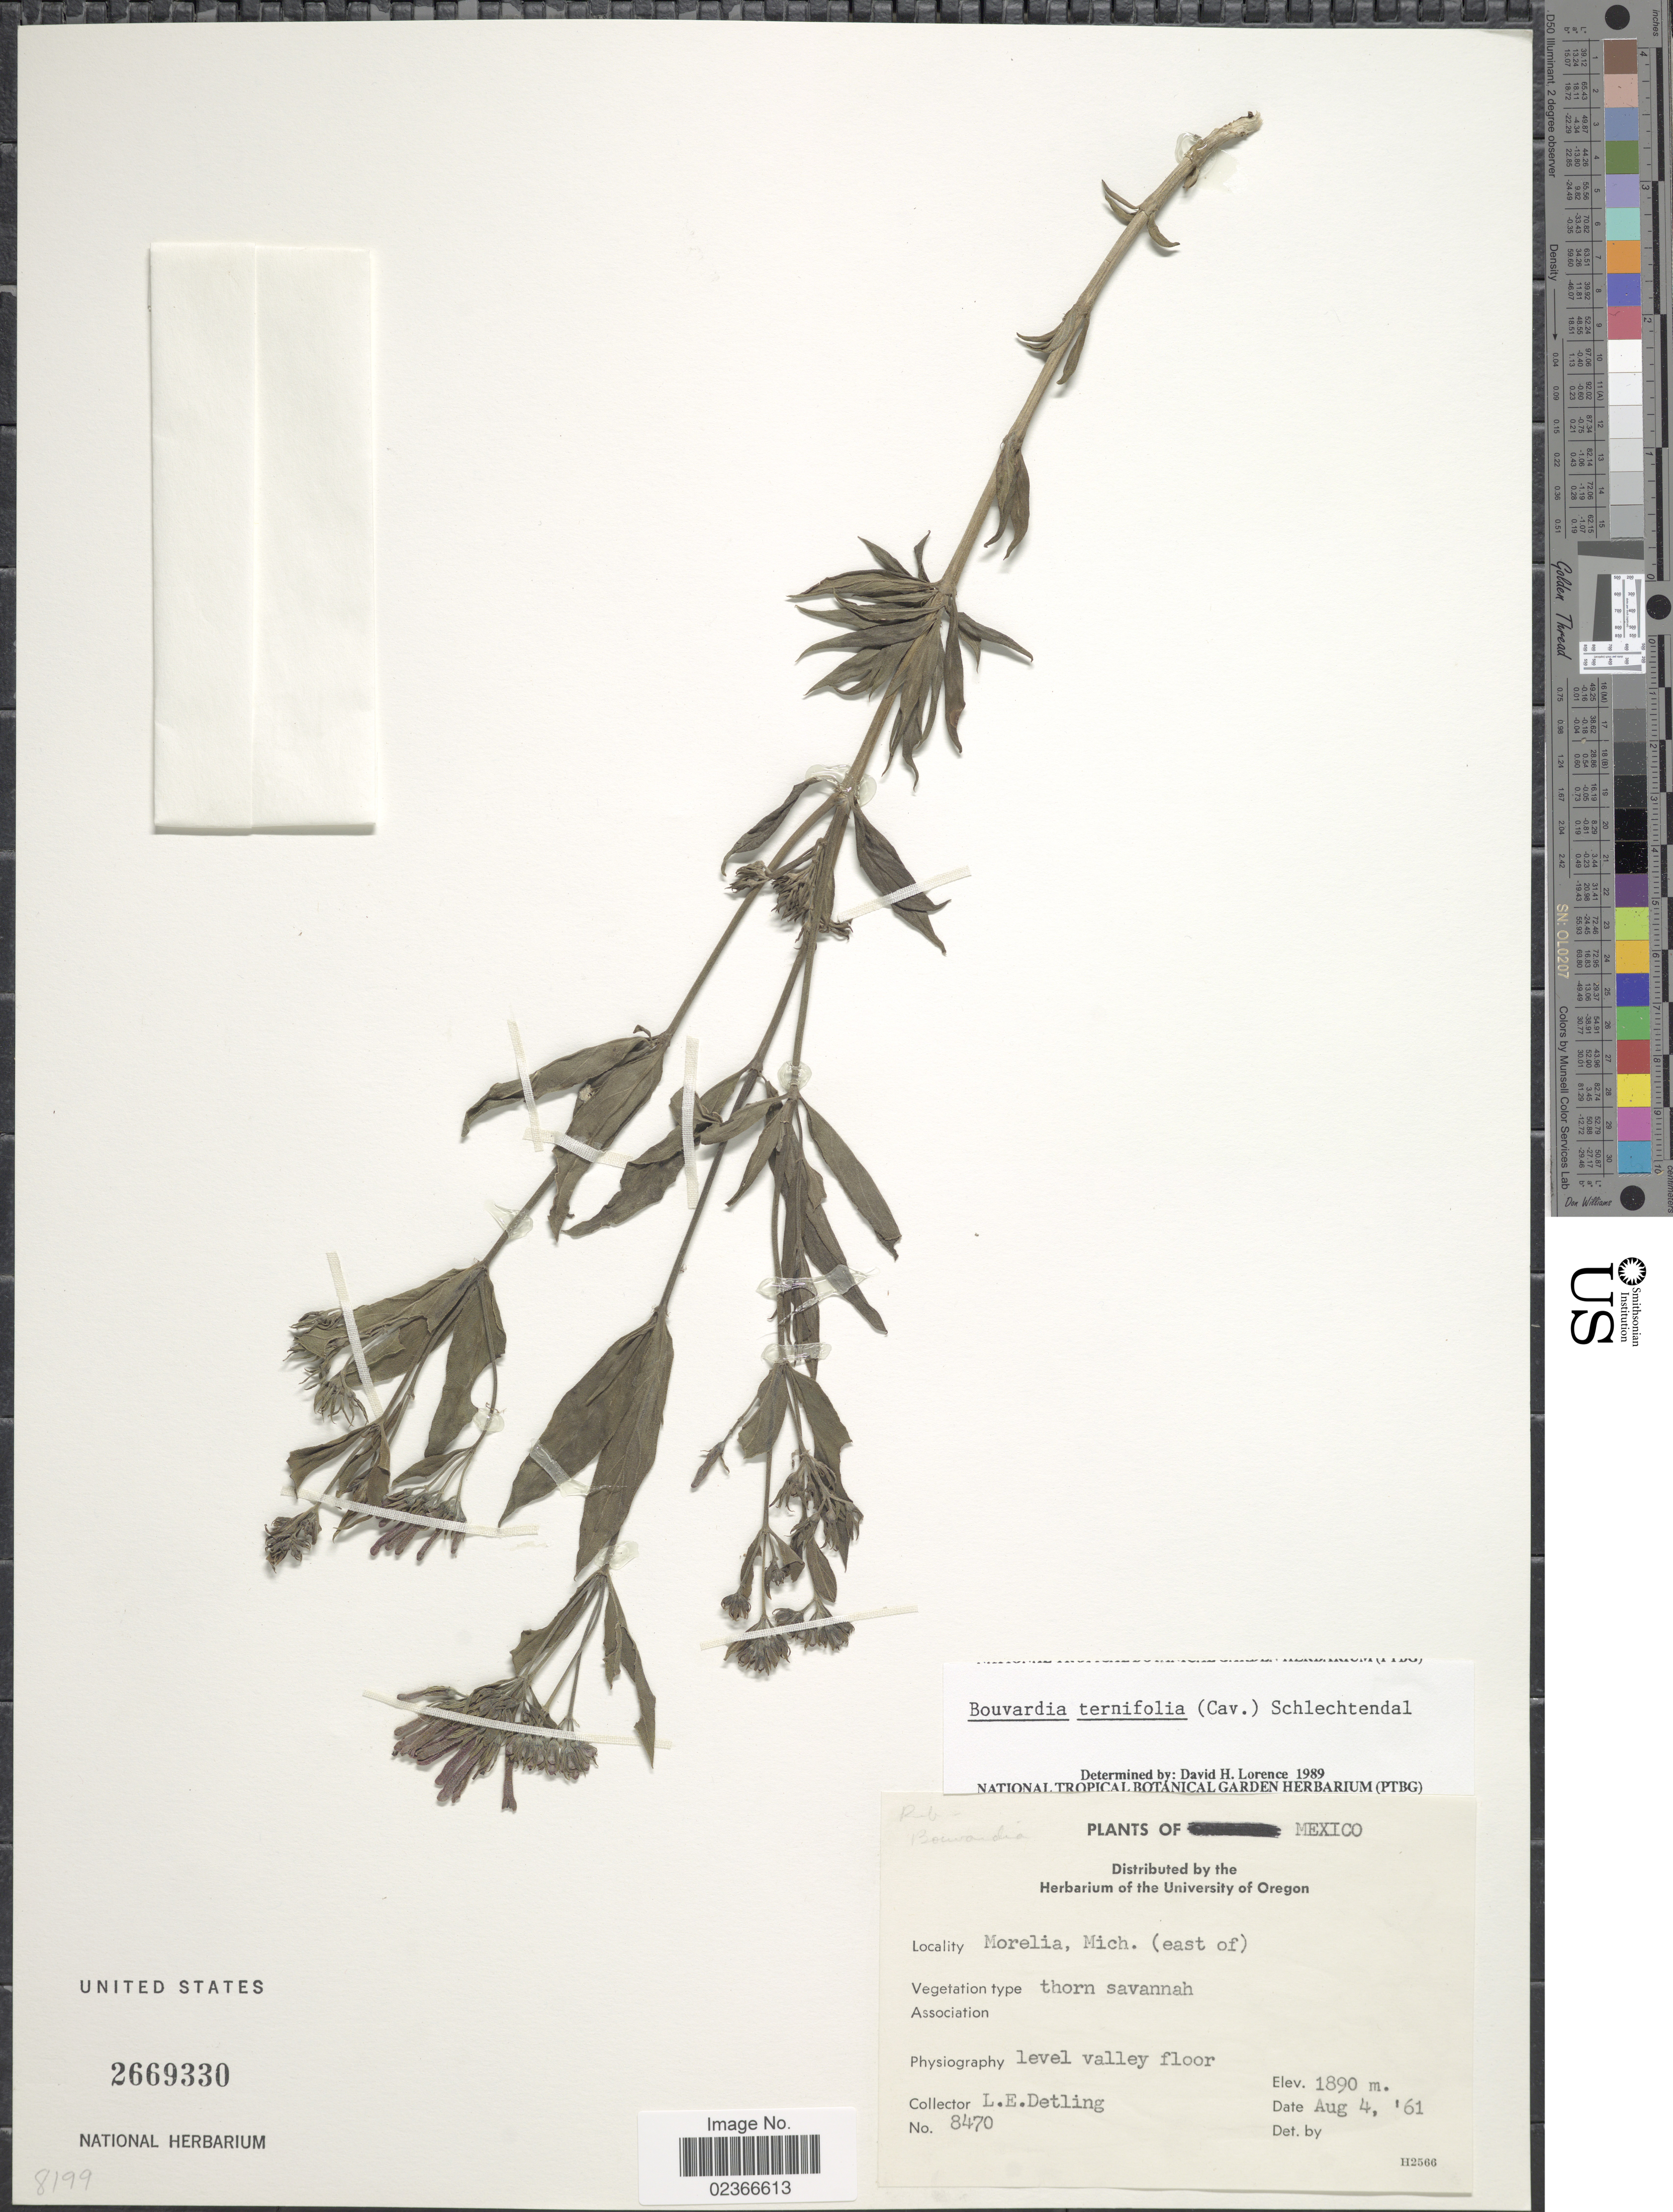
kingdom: Plantae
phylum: Tracheophyta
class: Magnoliopsida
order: Gentianales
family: Rubiaceae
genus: Bouvardia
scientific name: Bouvardia ternifolia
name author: (Cav.) Schltdl.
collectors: L. E. Detling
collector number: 8470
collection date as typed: Transcribed d/m/y: 4/8/61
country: Mexico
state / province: Michoacán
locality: Morelia, Mich. ( east of), level valley floor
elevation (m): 1890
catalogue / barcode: US 2669330